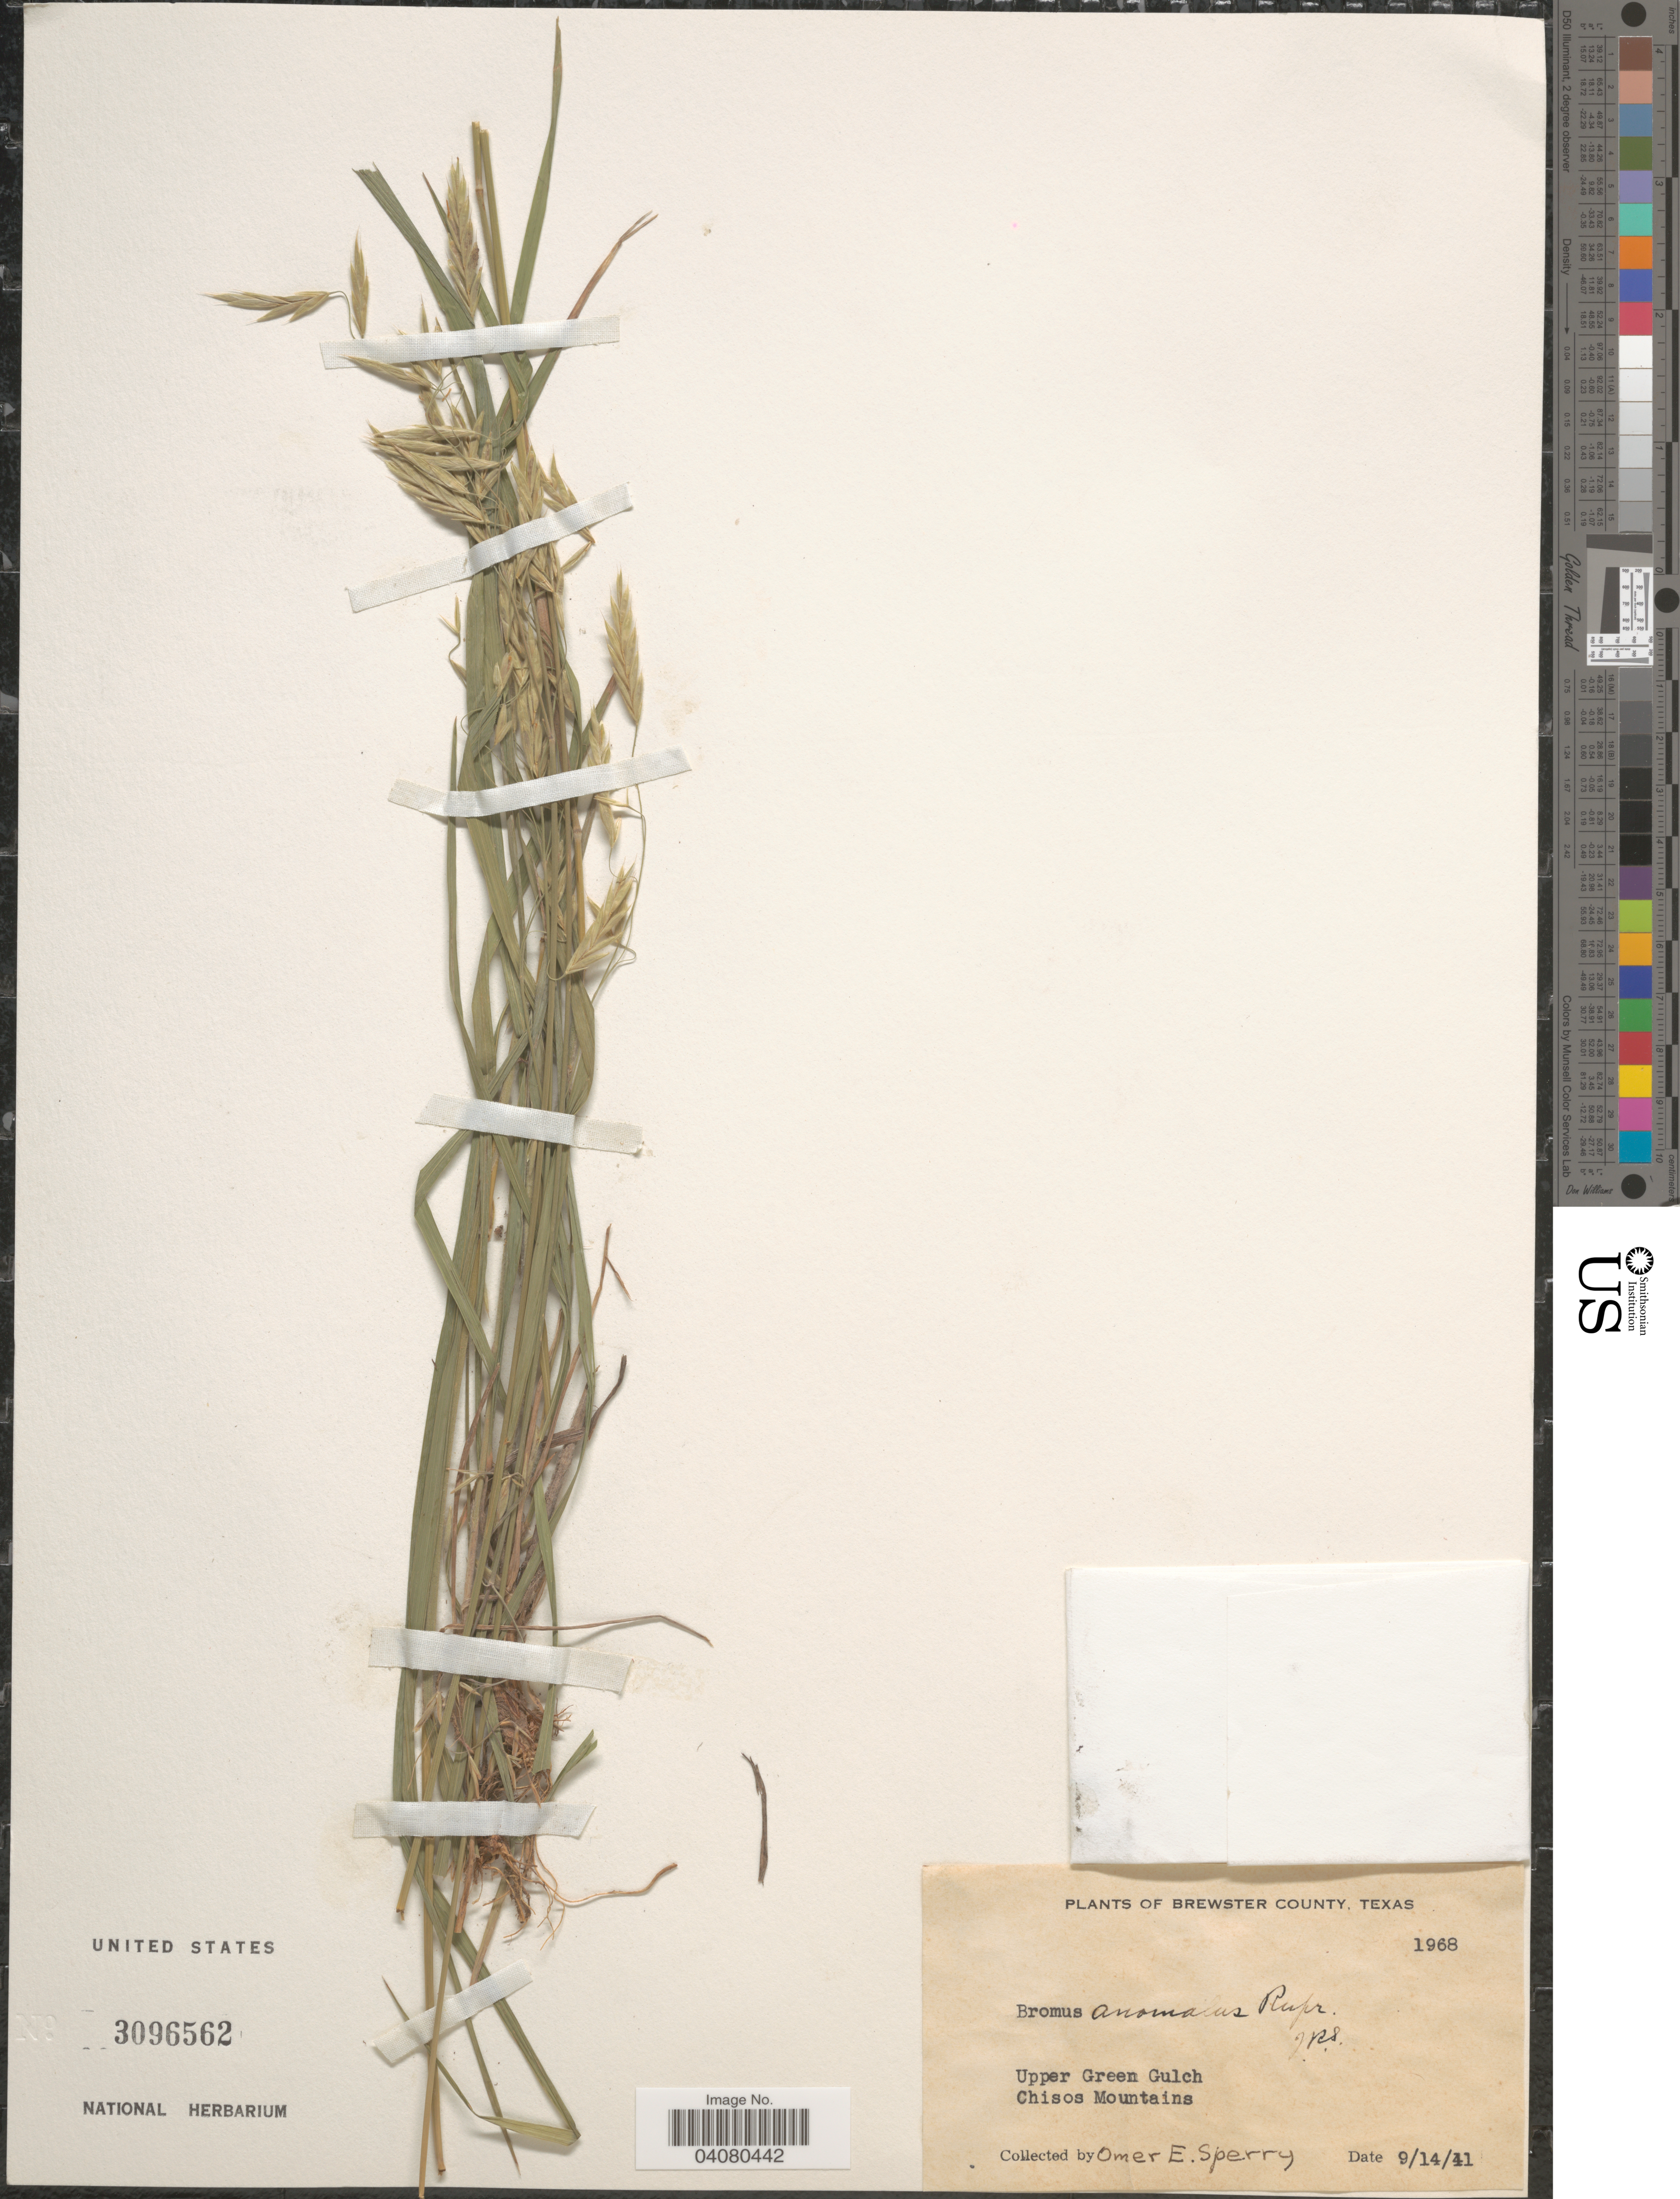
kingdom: Plantae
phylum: Tracheophyta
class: Liliopsida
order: Poales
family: Poaceae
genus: Bromus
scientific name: Bromus anomalus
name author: Rupr. ex E. Fourn.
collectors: O. E. Sperry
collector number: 1968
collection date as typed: Transcribed d/m/y: 14/9/41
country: United States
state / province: Texas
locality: Brewster County. Upper Green Gulch. Chisos Mountains.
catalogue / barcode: US 3096562